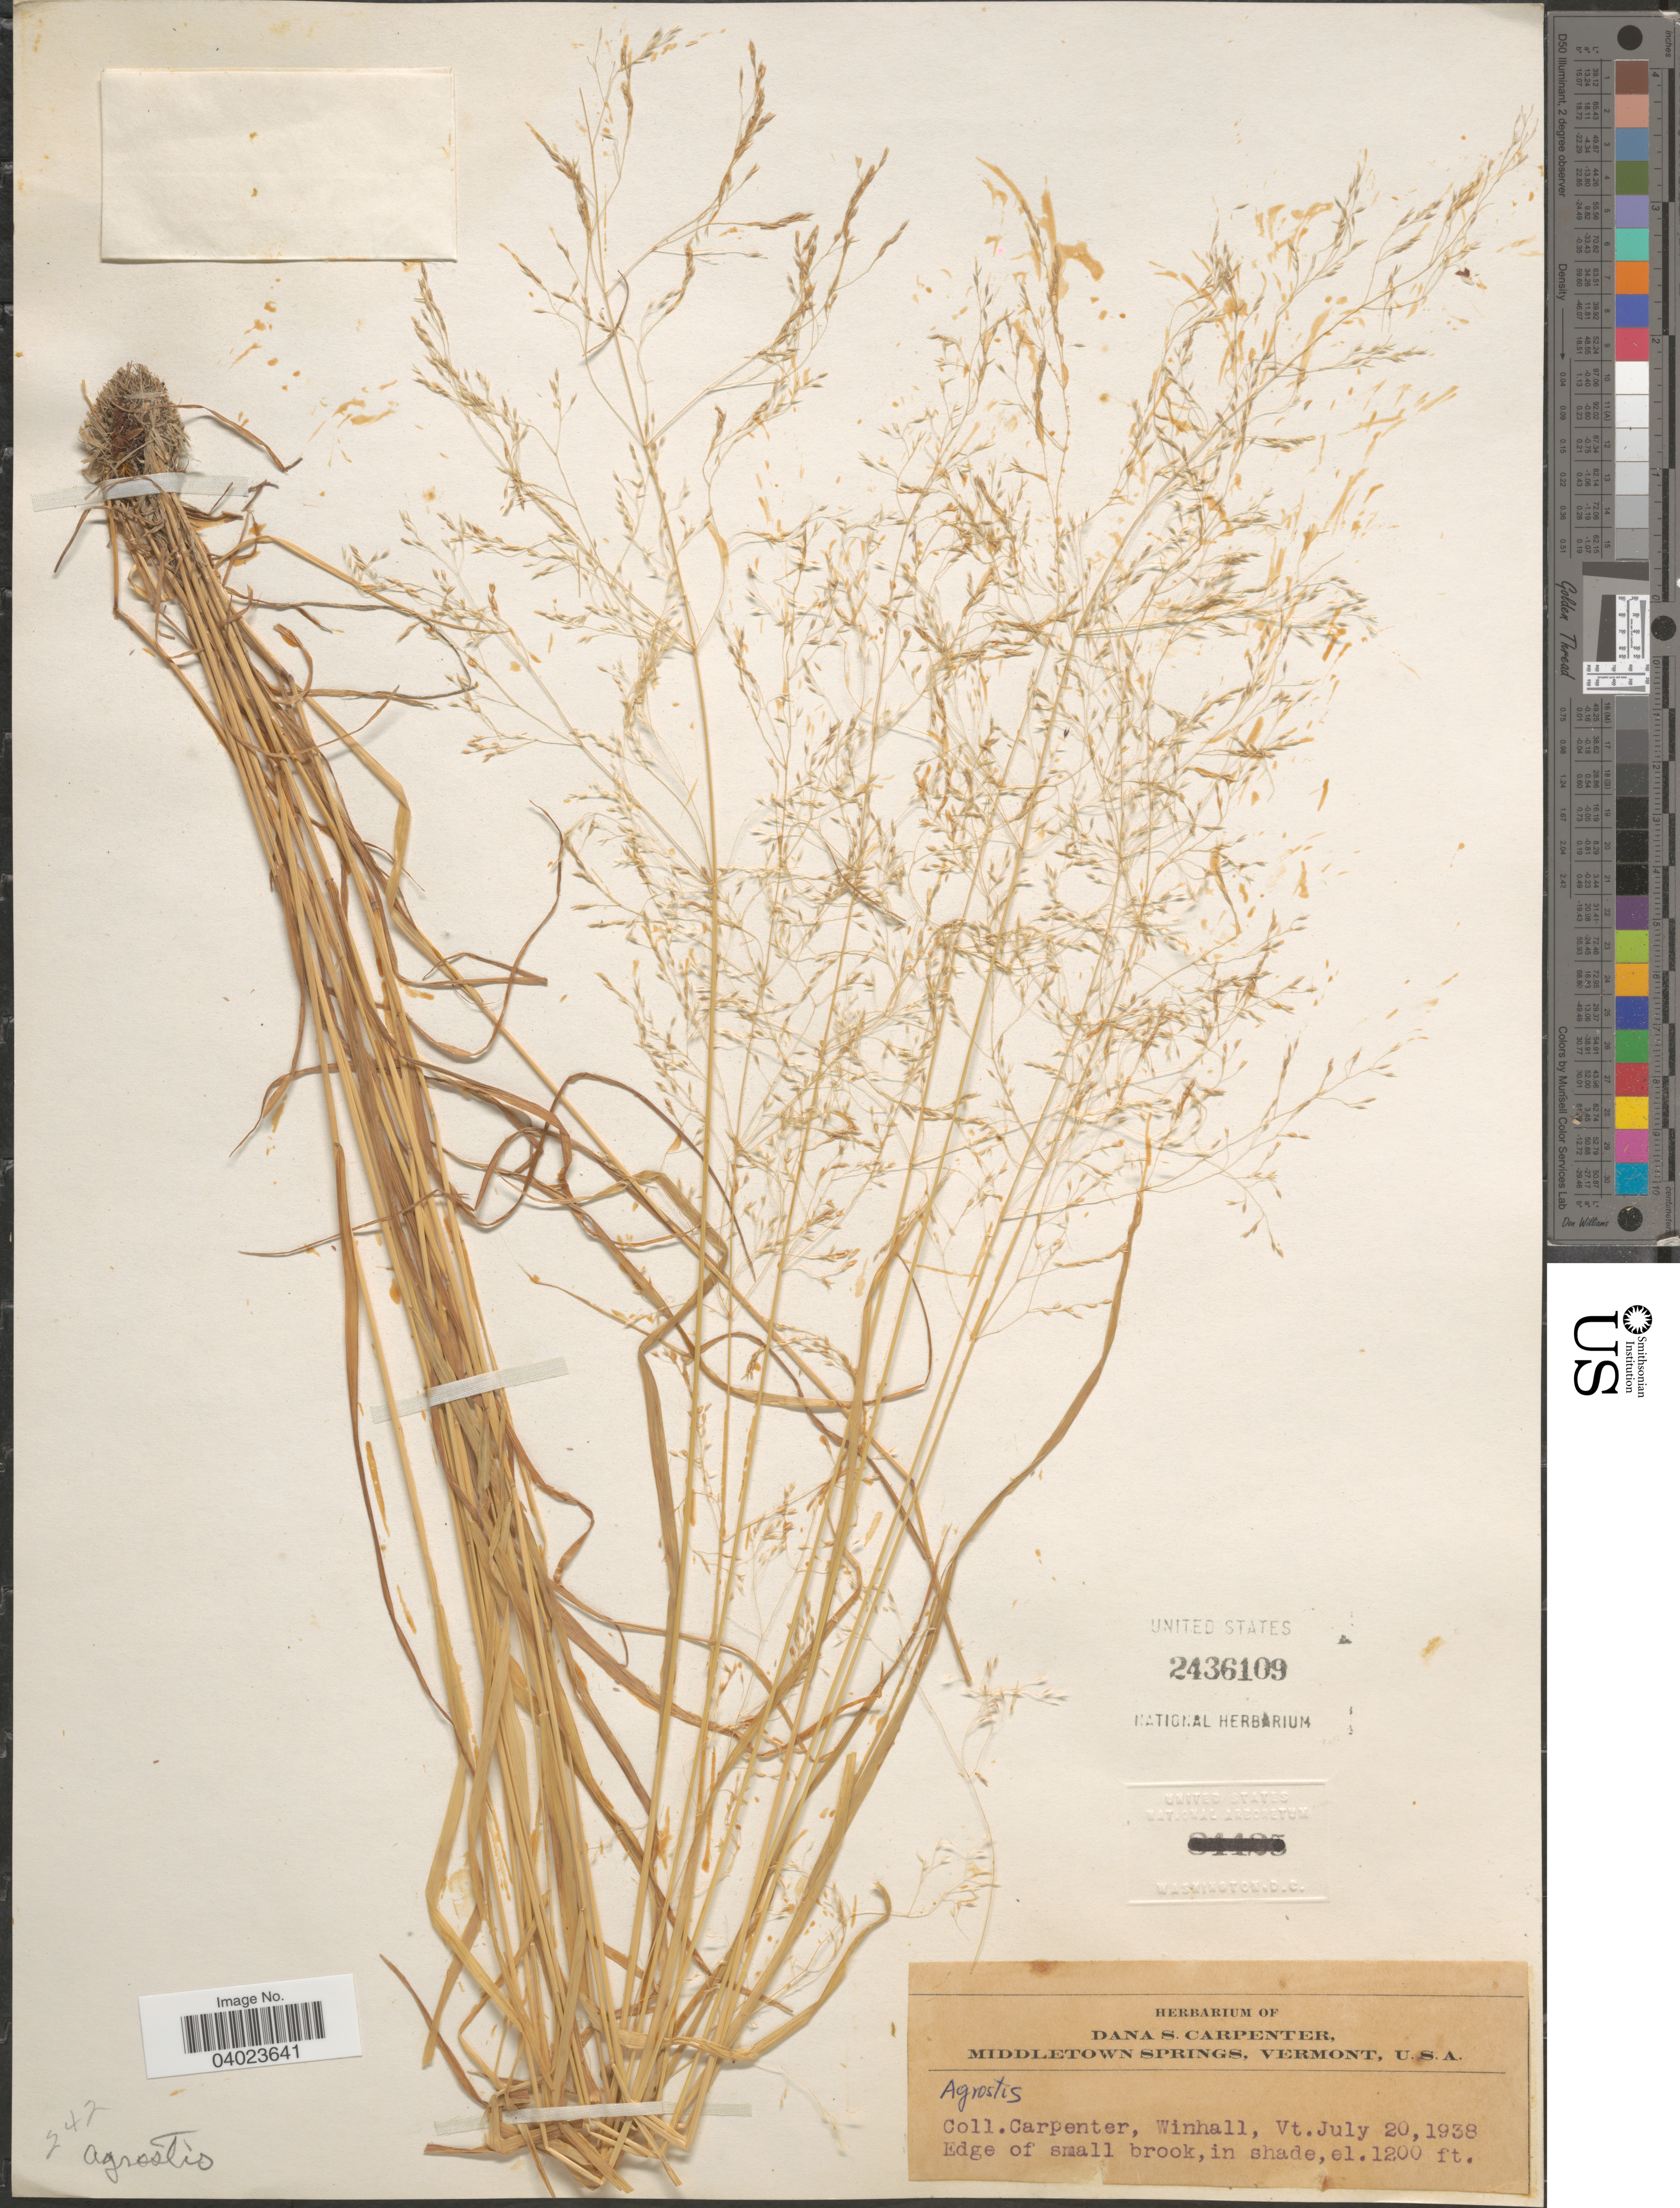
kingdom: Plantae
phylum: Tracheophyta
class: Liliopsida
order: Poales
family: Poaceae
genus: Agrostis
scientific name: Agrostis sp.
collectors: D. Carpenter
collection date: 1938-07-20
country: United States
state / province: Vermont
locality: Winhall.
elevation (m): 366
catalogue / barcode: US 2436109